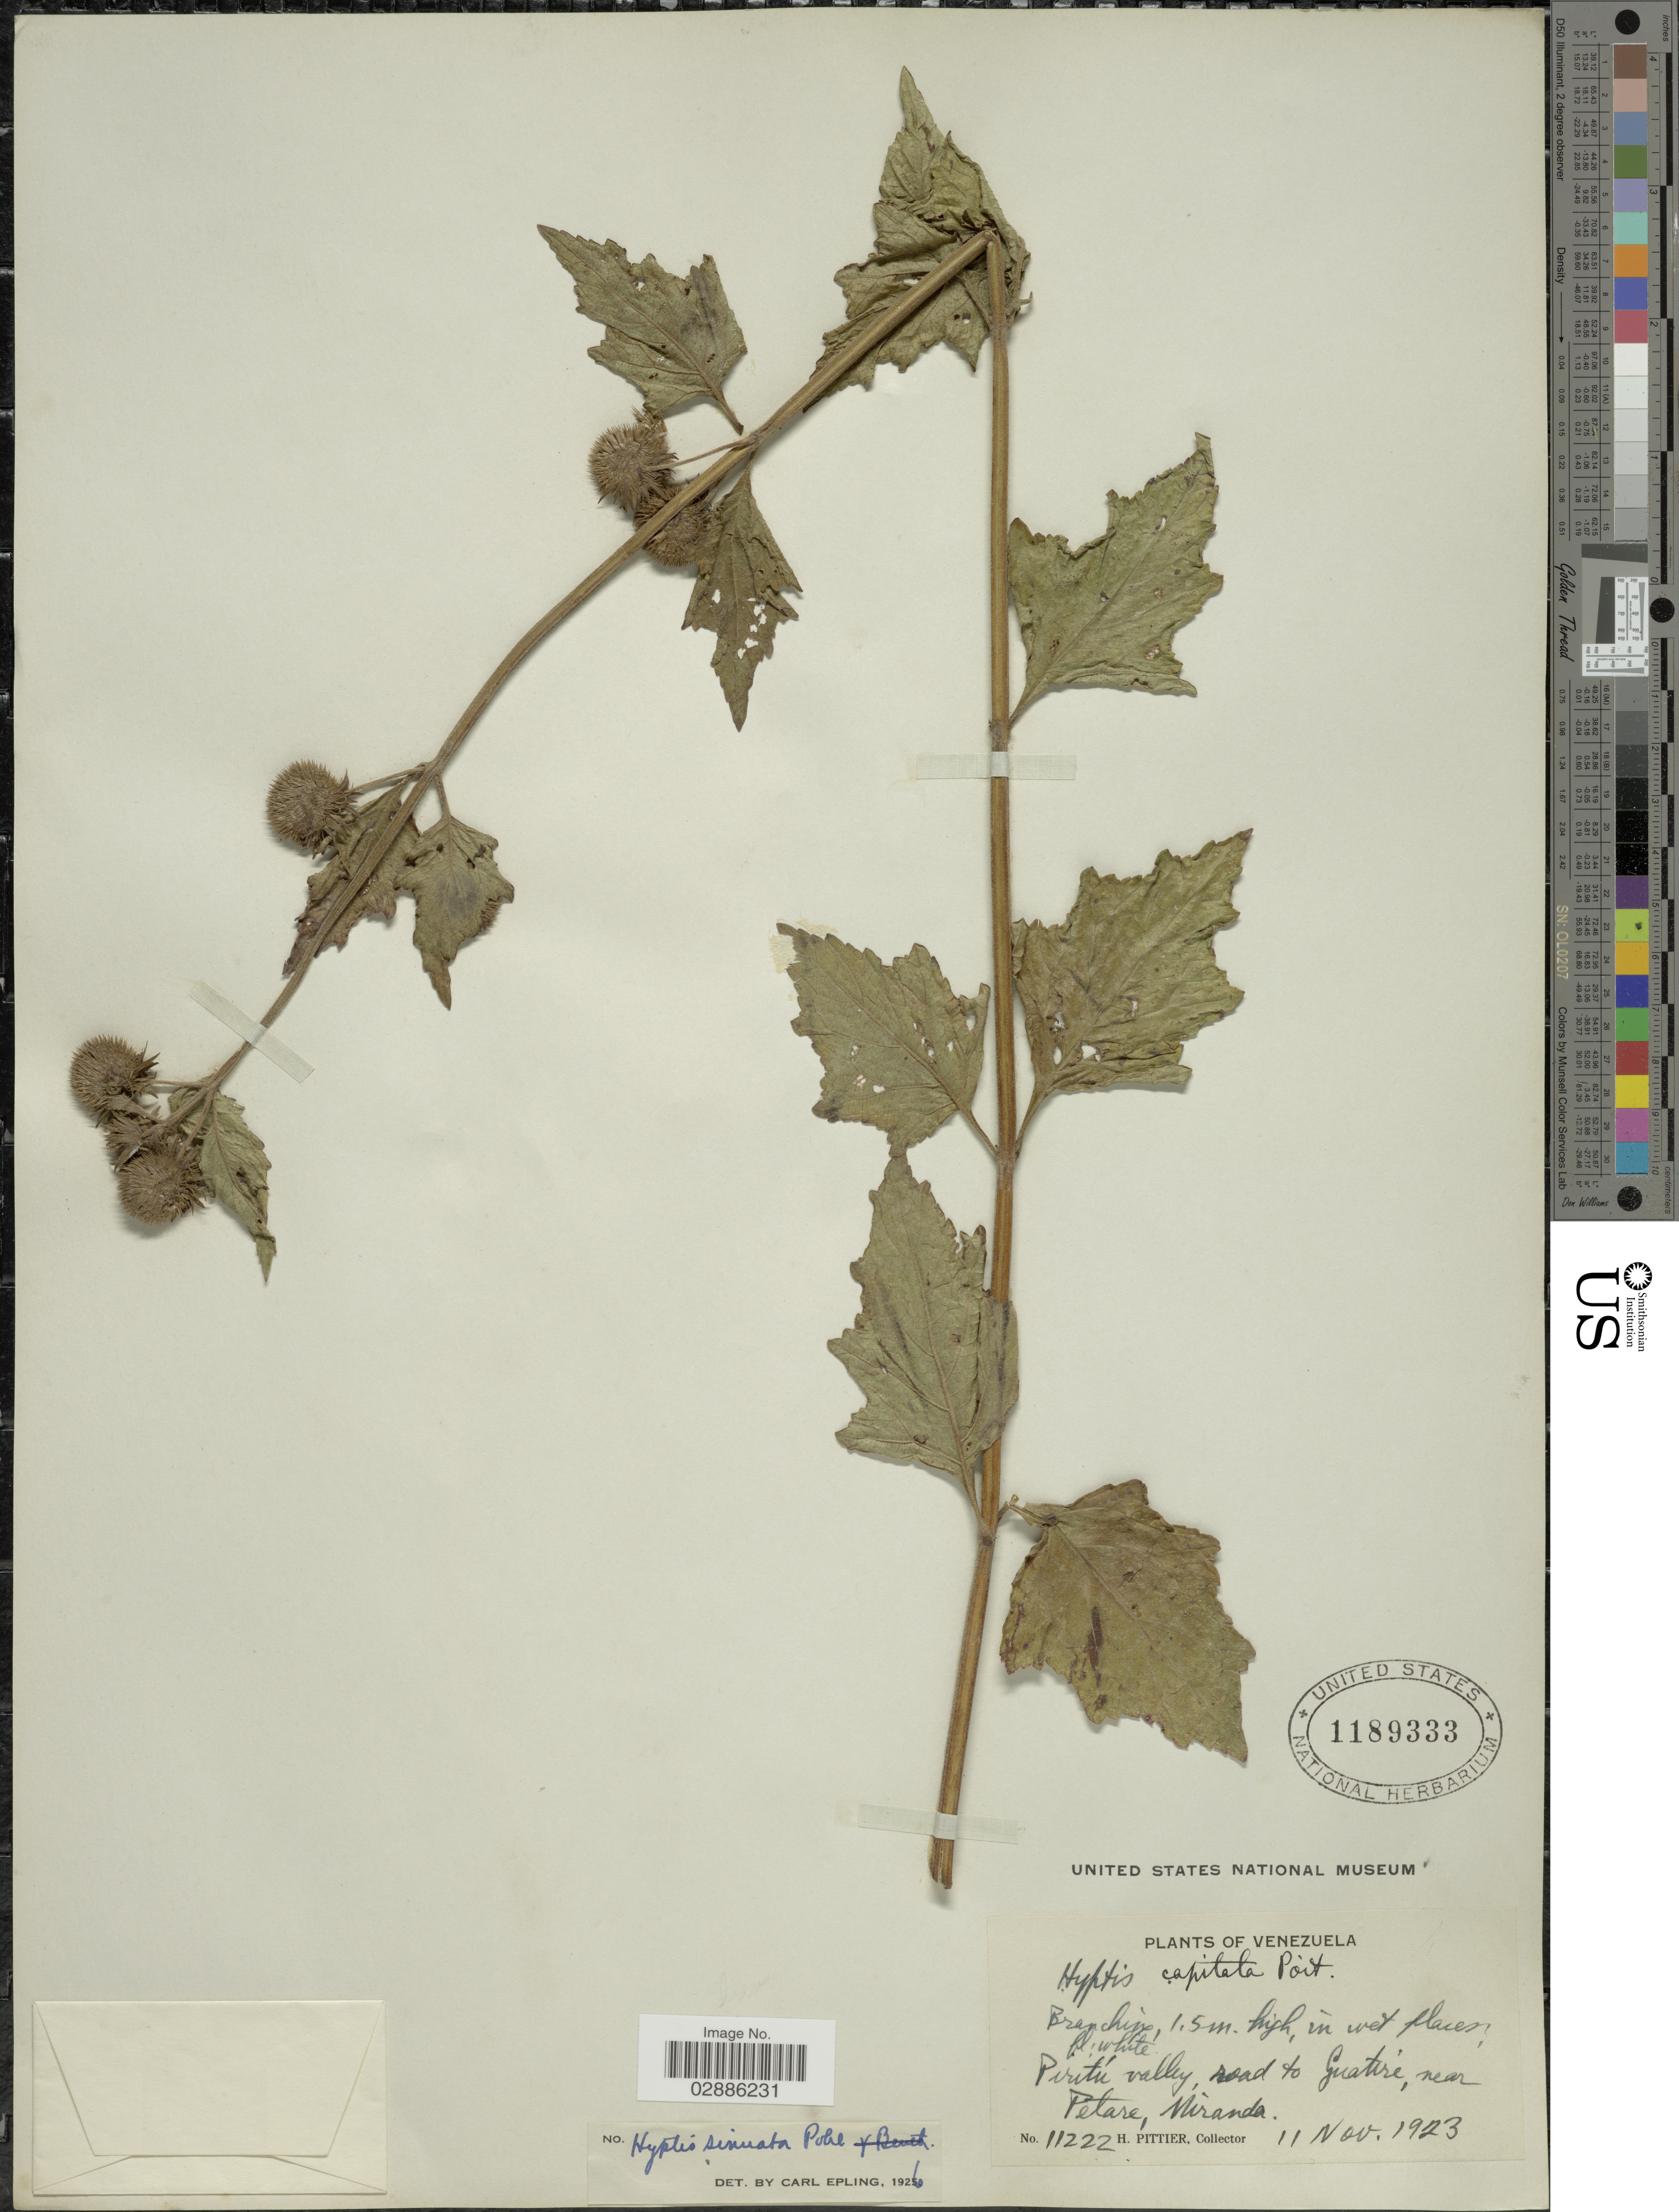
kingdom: Plantae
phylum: Tracheophyta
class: Magnoliopsida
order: Lamiales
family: Lamiaceae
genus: Hyptis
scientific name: Hyptis sinuata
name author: Pohl ex Benth.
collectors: H. F. Pittier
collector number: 11222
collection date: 1923-11-11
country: Venezuela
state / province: Miranda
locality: Piritú valley, road to Guatiré, near Petare, Miranda.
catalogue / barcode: US 1189333